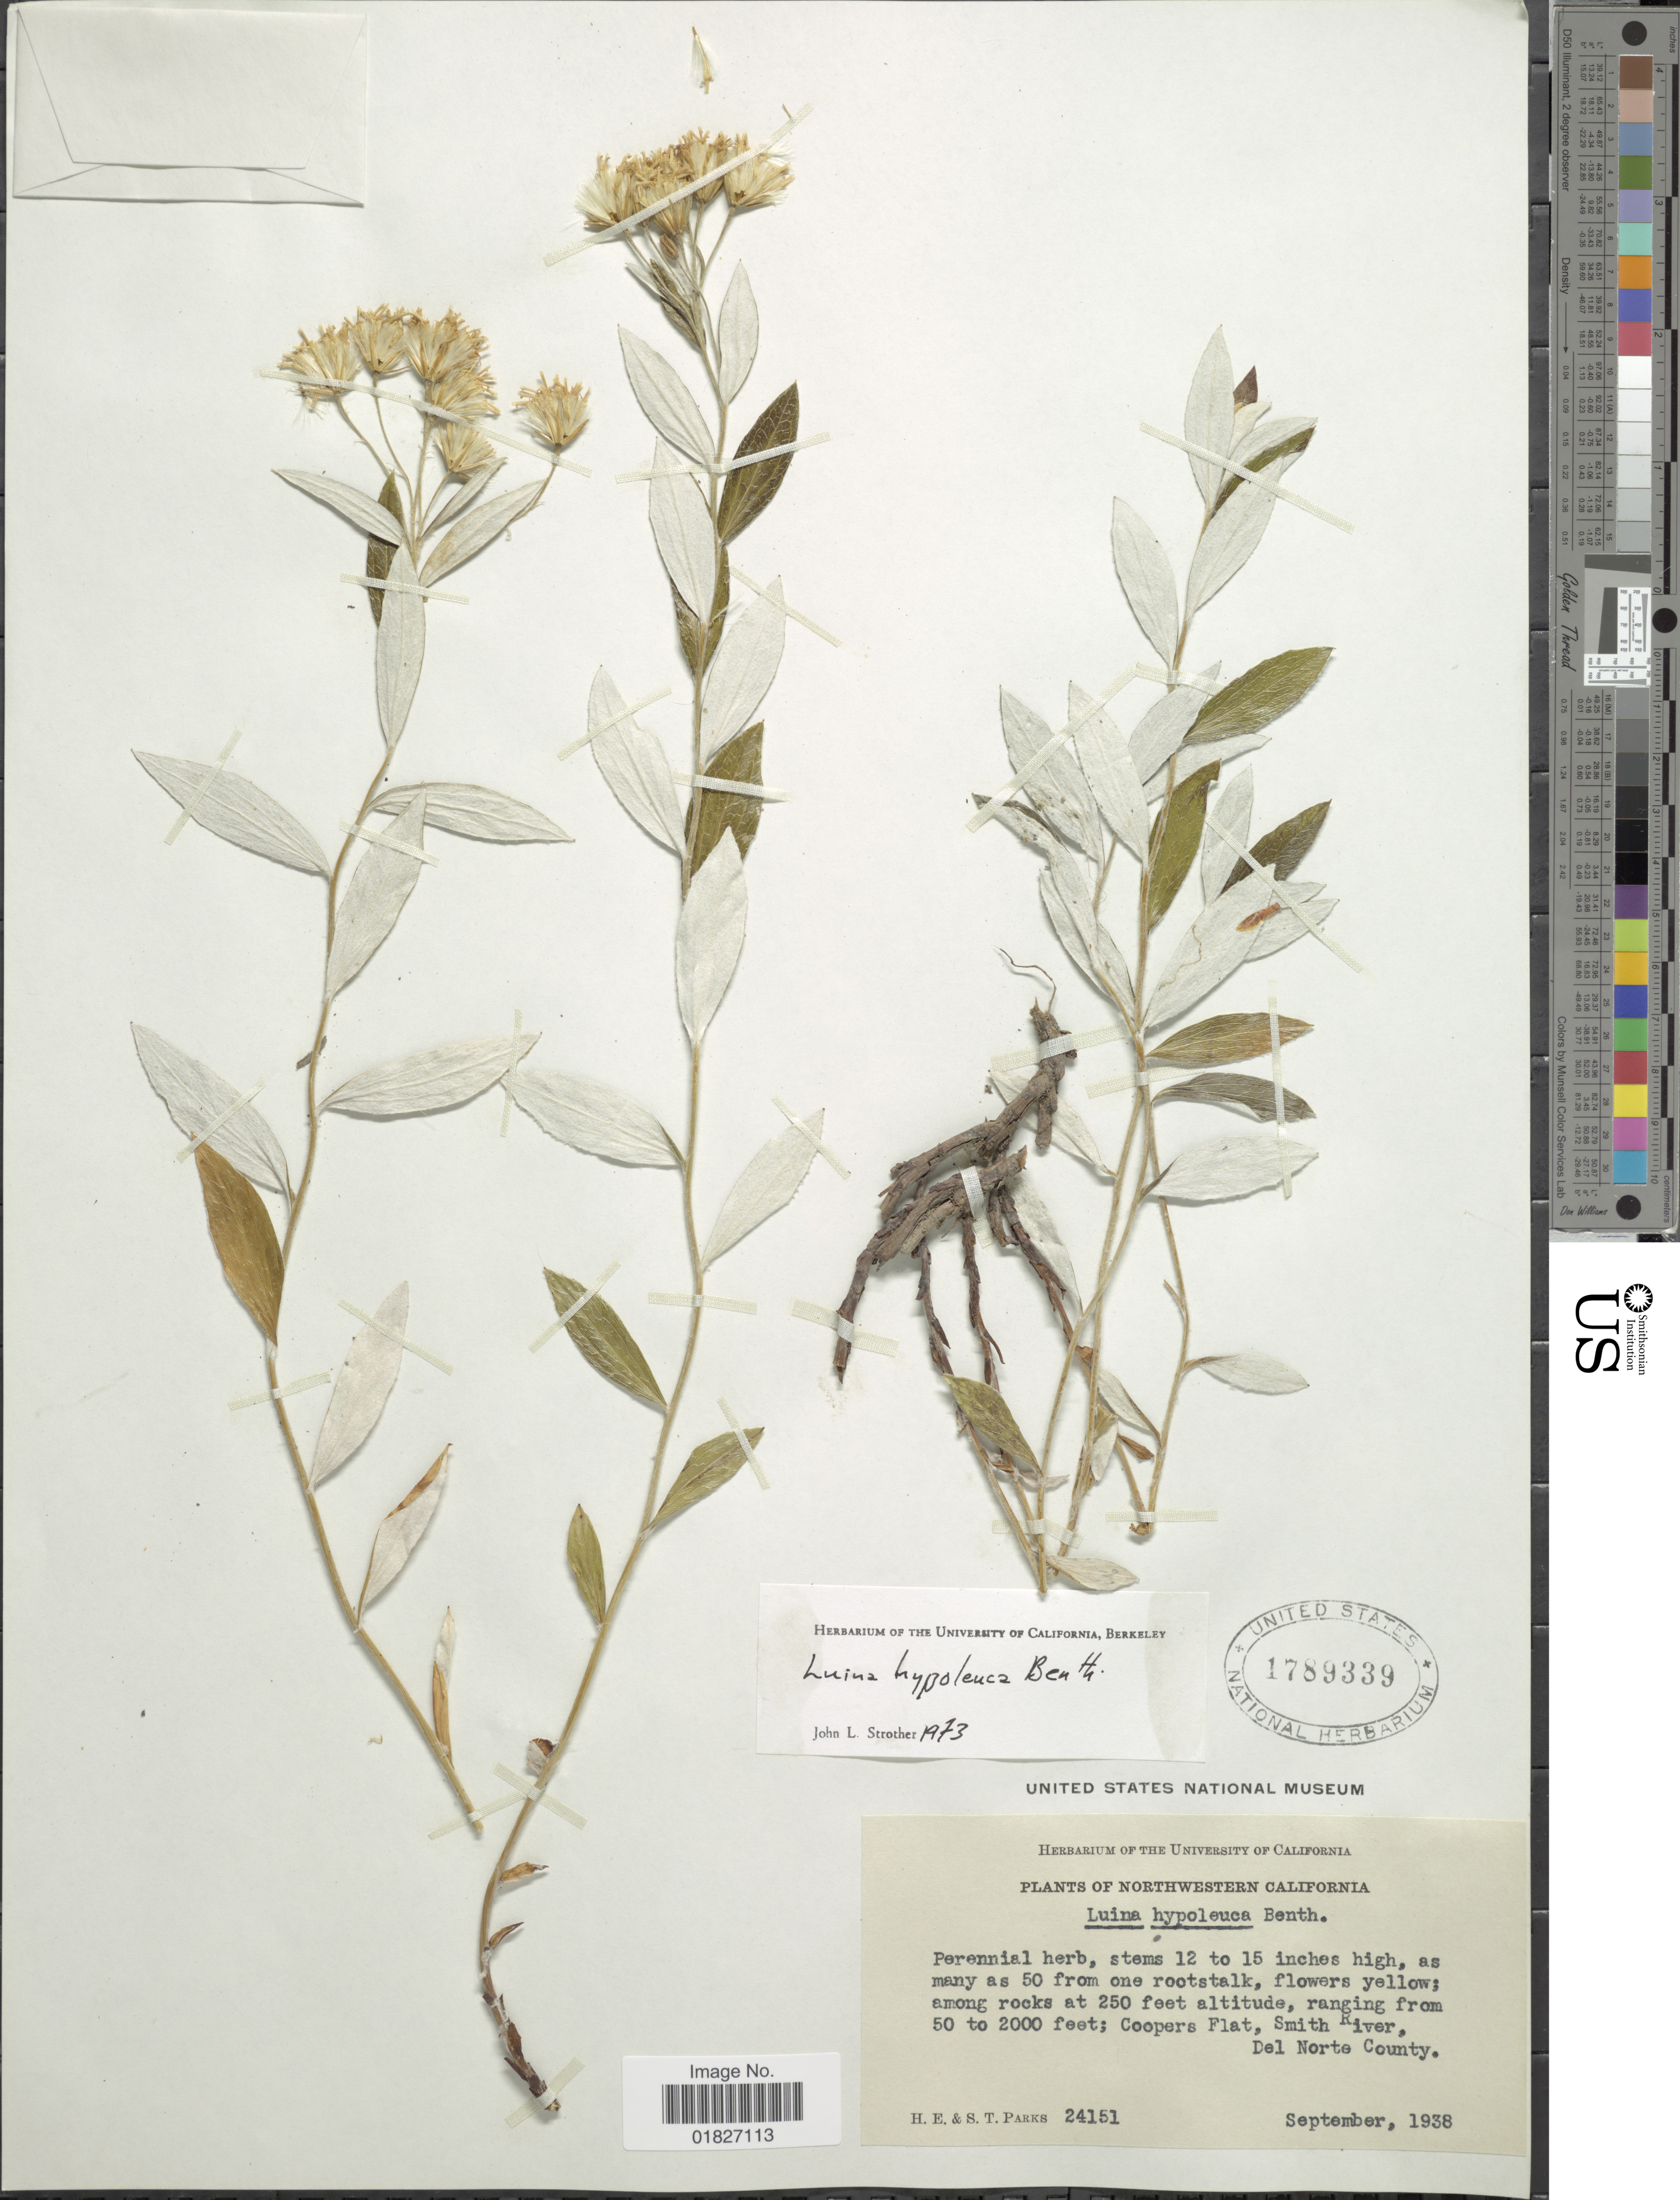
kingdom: Plantae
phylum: Tracheophyta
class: Magnoliopsida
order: Asterales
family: Asteraceae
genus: Luina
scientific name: Luina hypoleuca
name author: Benth.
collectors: H. E. Parks & S. Parks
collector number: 24151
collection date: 1938-09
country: United States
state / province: California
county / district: Del Norte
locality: Northwestern California, Coopers Flat, Smith River, Del Norte County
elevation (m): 15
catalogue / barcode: US 1789339